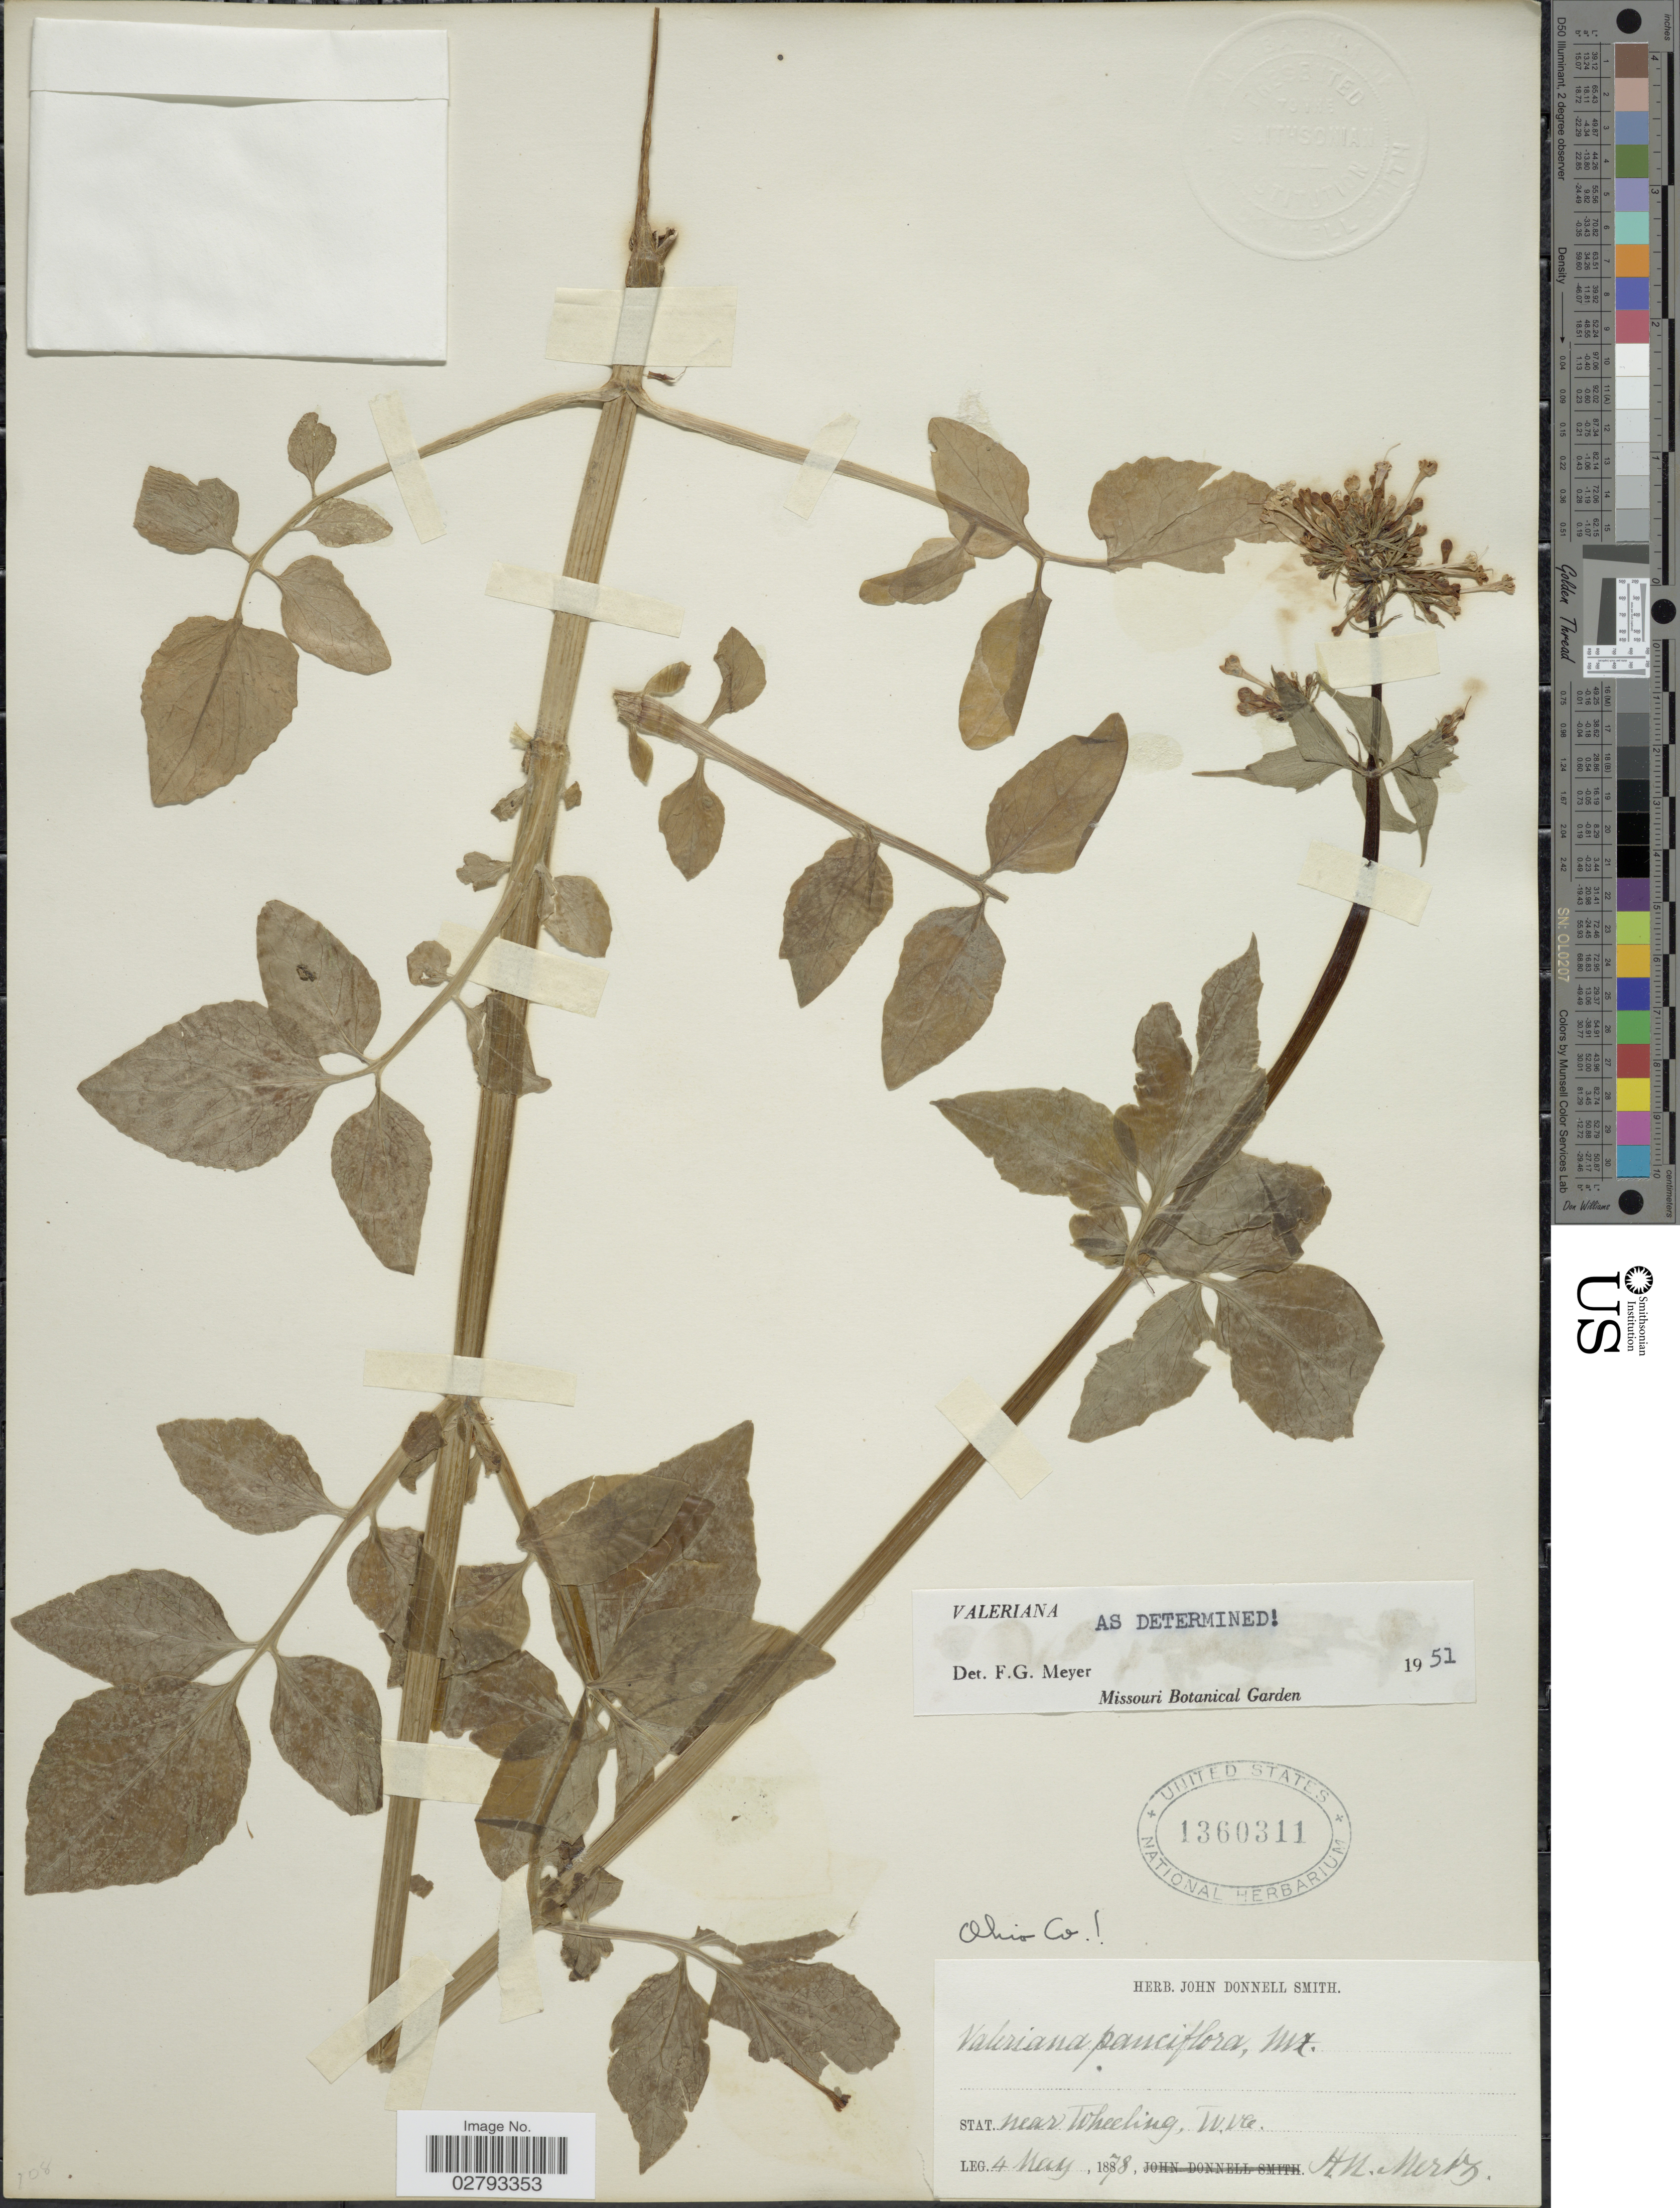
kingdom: Plantae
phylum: Tracheophyta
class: Magnoliopsida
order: Dipsacales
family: Caprifoliaceae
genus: Valeriana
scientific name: Valeriana pauciflora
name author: Michx.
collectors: H. Mertz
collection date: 1878-05-04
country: United States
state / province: West Virginia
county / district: Ohio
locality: Near Wheeling, W.Va. Ohio Co.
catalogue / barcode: US 1360311